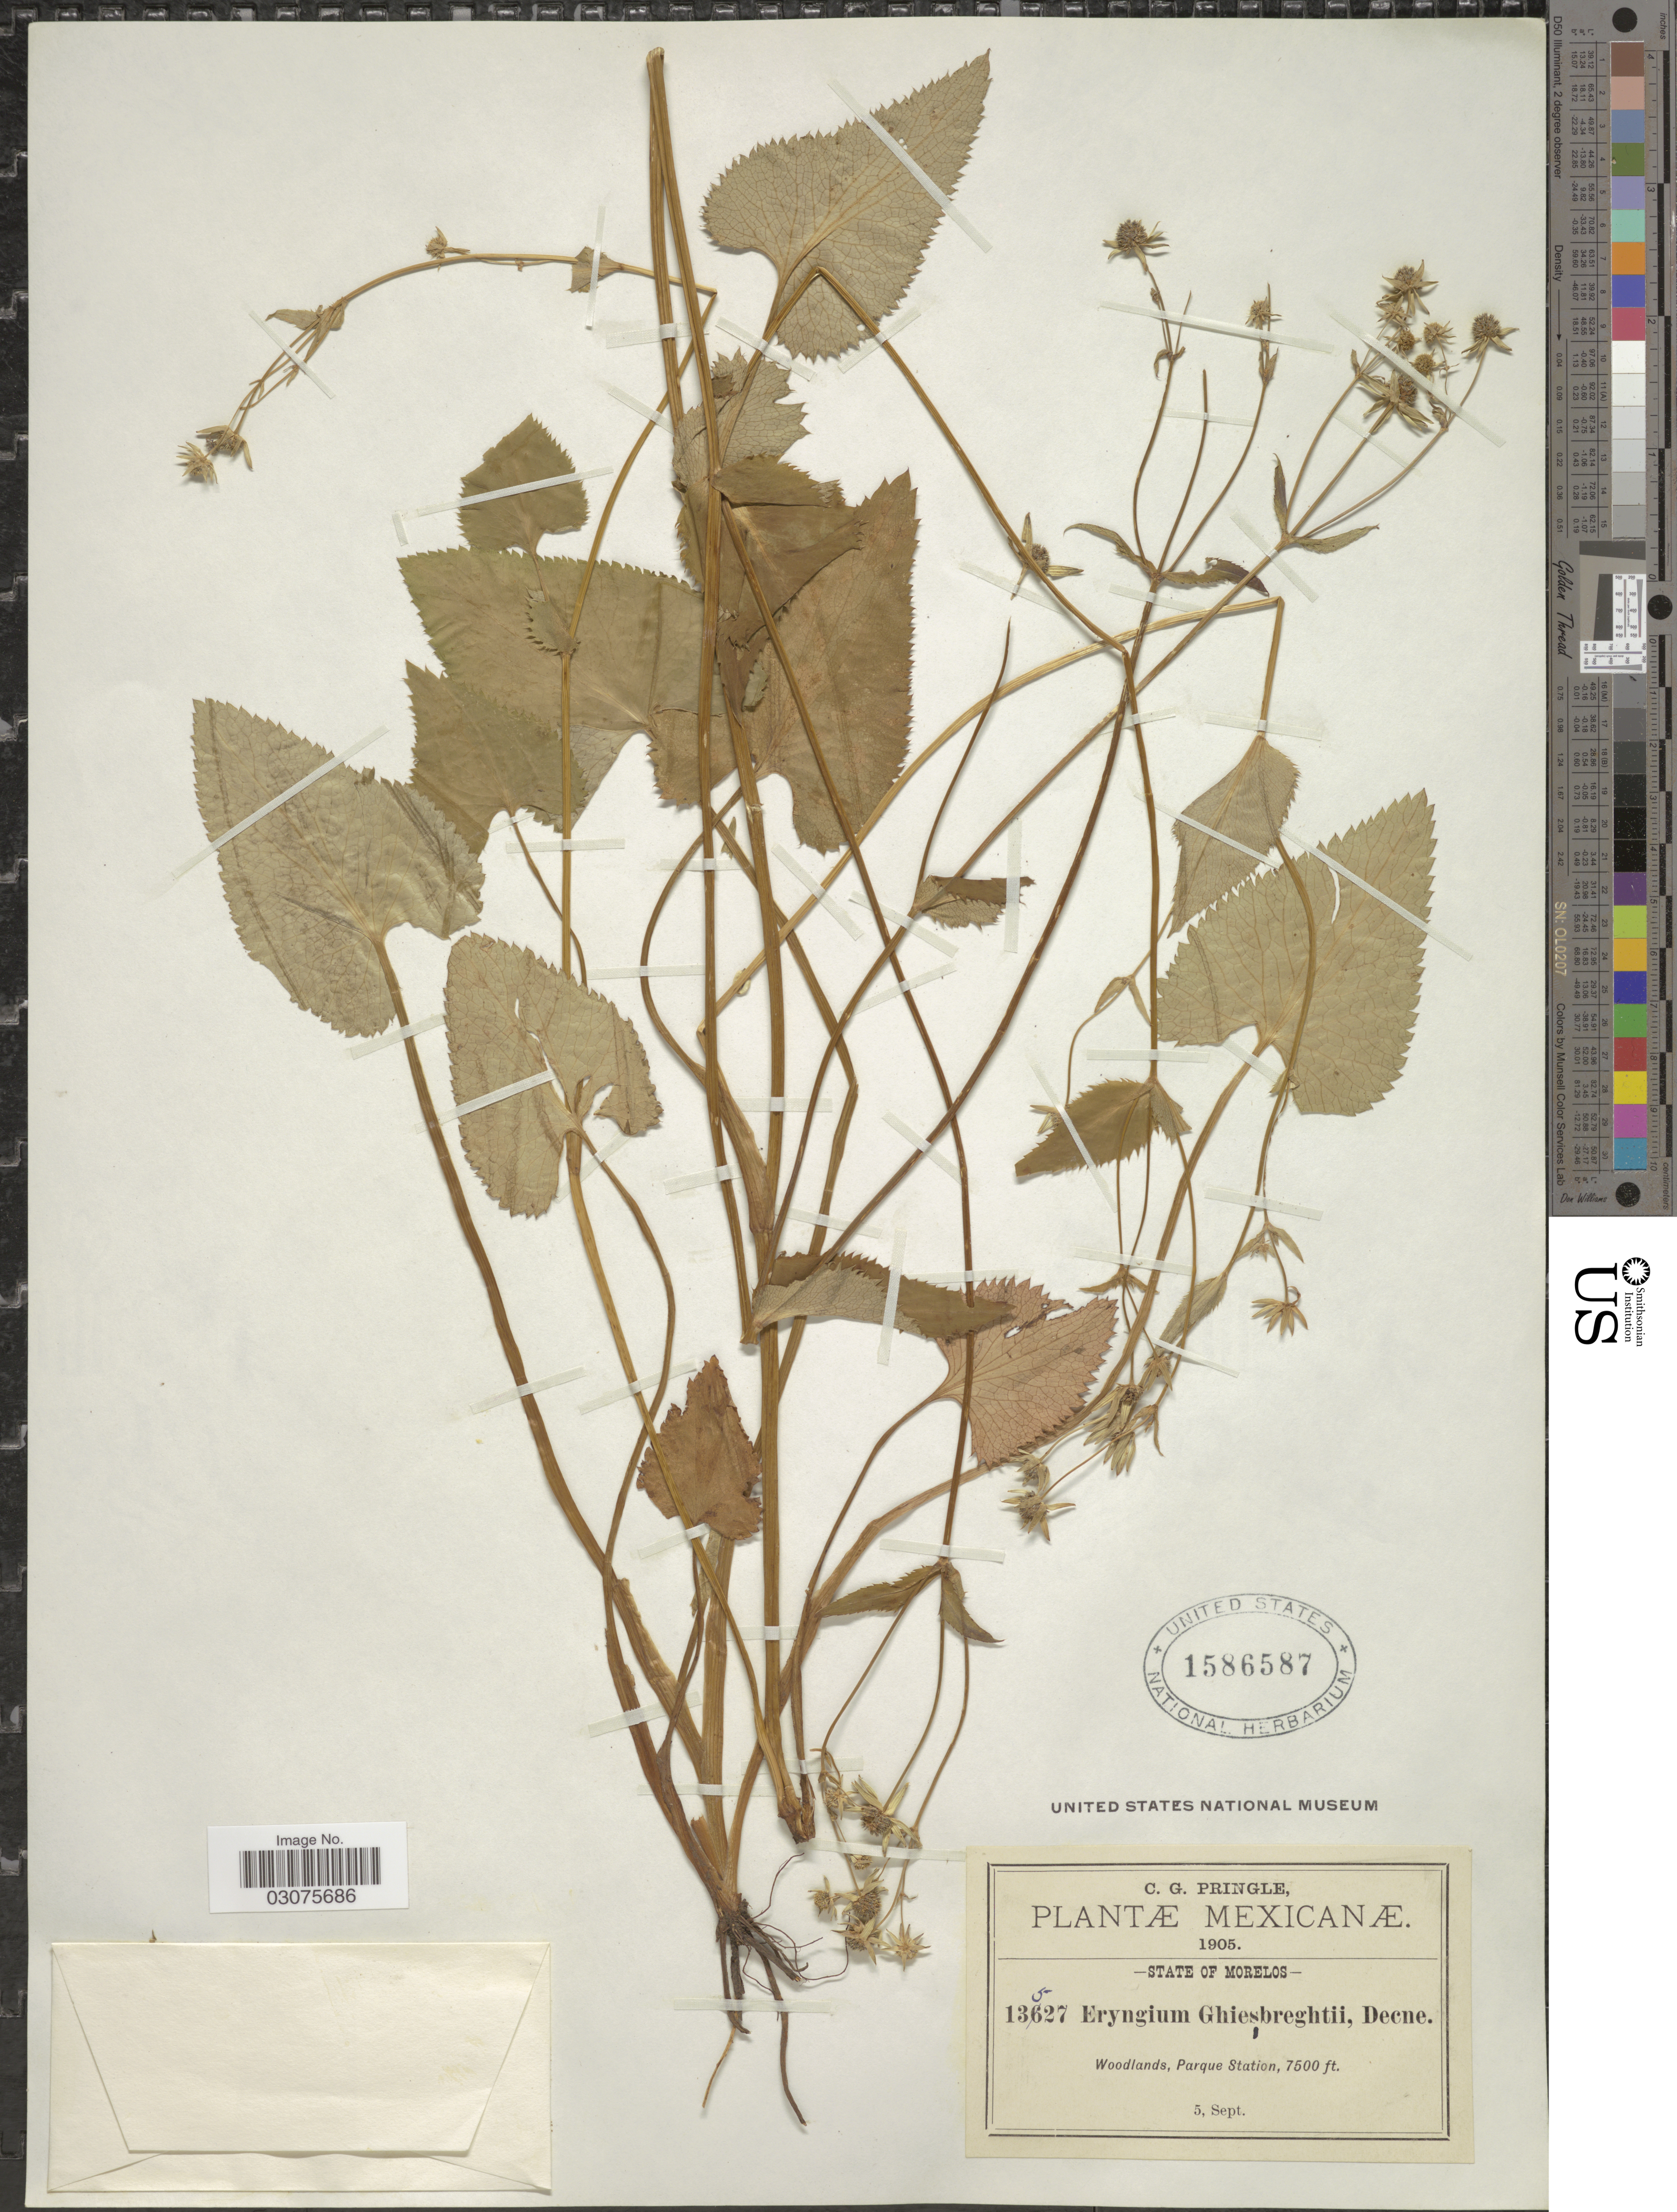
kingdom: Plantae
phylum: Tracheophyta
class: Magnoliopsida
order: Apiales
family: Apiaceae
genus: Eryngium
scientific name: Eryngium ghiesbreghtii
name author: Decne.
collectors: C. G. Pringle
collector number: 13527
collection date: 1905-09-05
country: Mexico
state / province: Morelos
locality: Woodlands, Parque Station.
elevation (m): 2286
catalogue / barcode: US 1586587